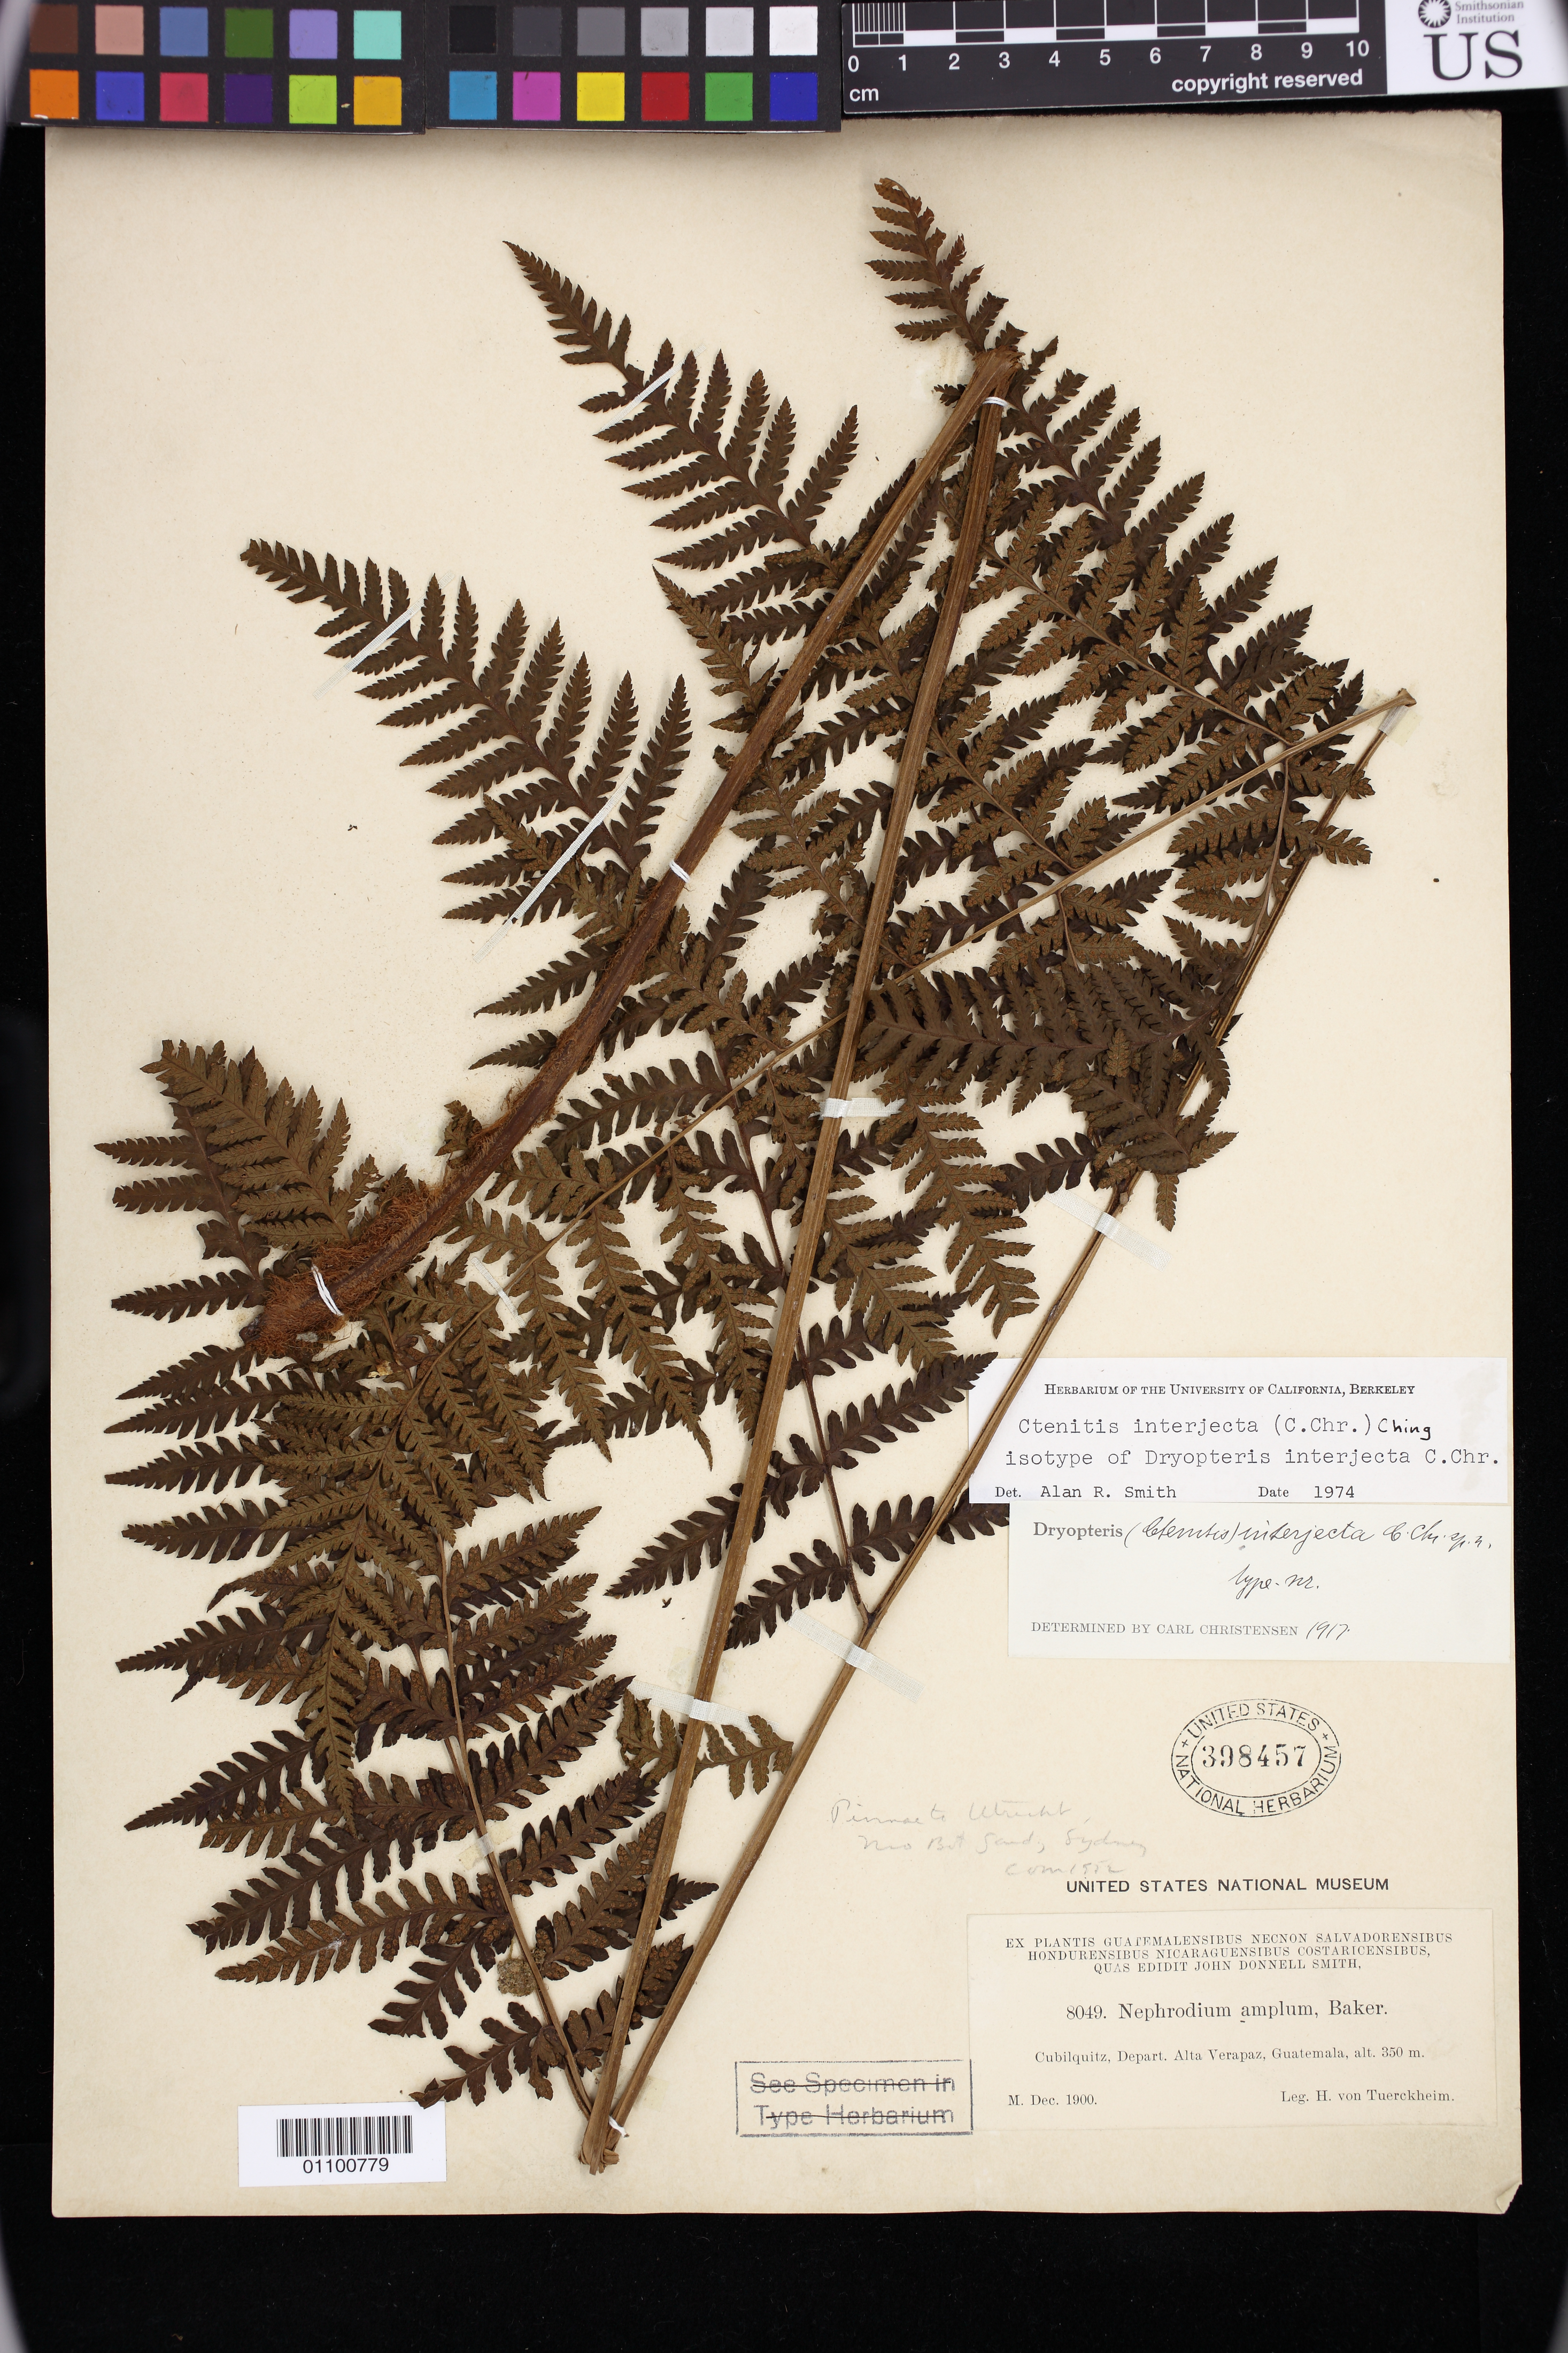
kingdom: Plantae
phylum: Tracheophyta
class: Polypodiopsida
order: Polypodiales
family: Dryopteridaceae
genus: Dryopteris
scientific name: Dryopteris interjecta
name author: C. Chr.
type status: Isotype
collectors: H. von Türckheim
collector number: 8049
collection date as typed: Dec 1900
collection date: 1900-12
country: Guatemala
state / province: Alta Verapaz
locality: Cubilquitz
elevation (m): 350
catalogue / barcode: US 398457